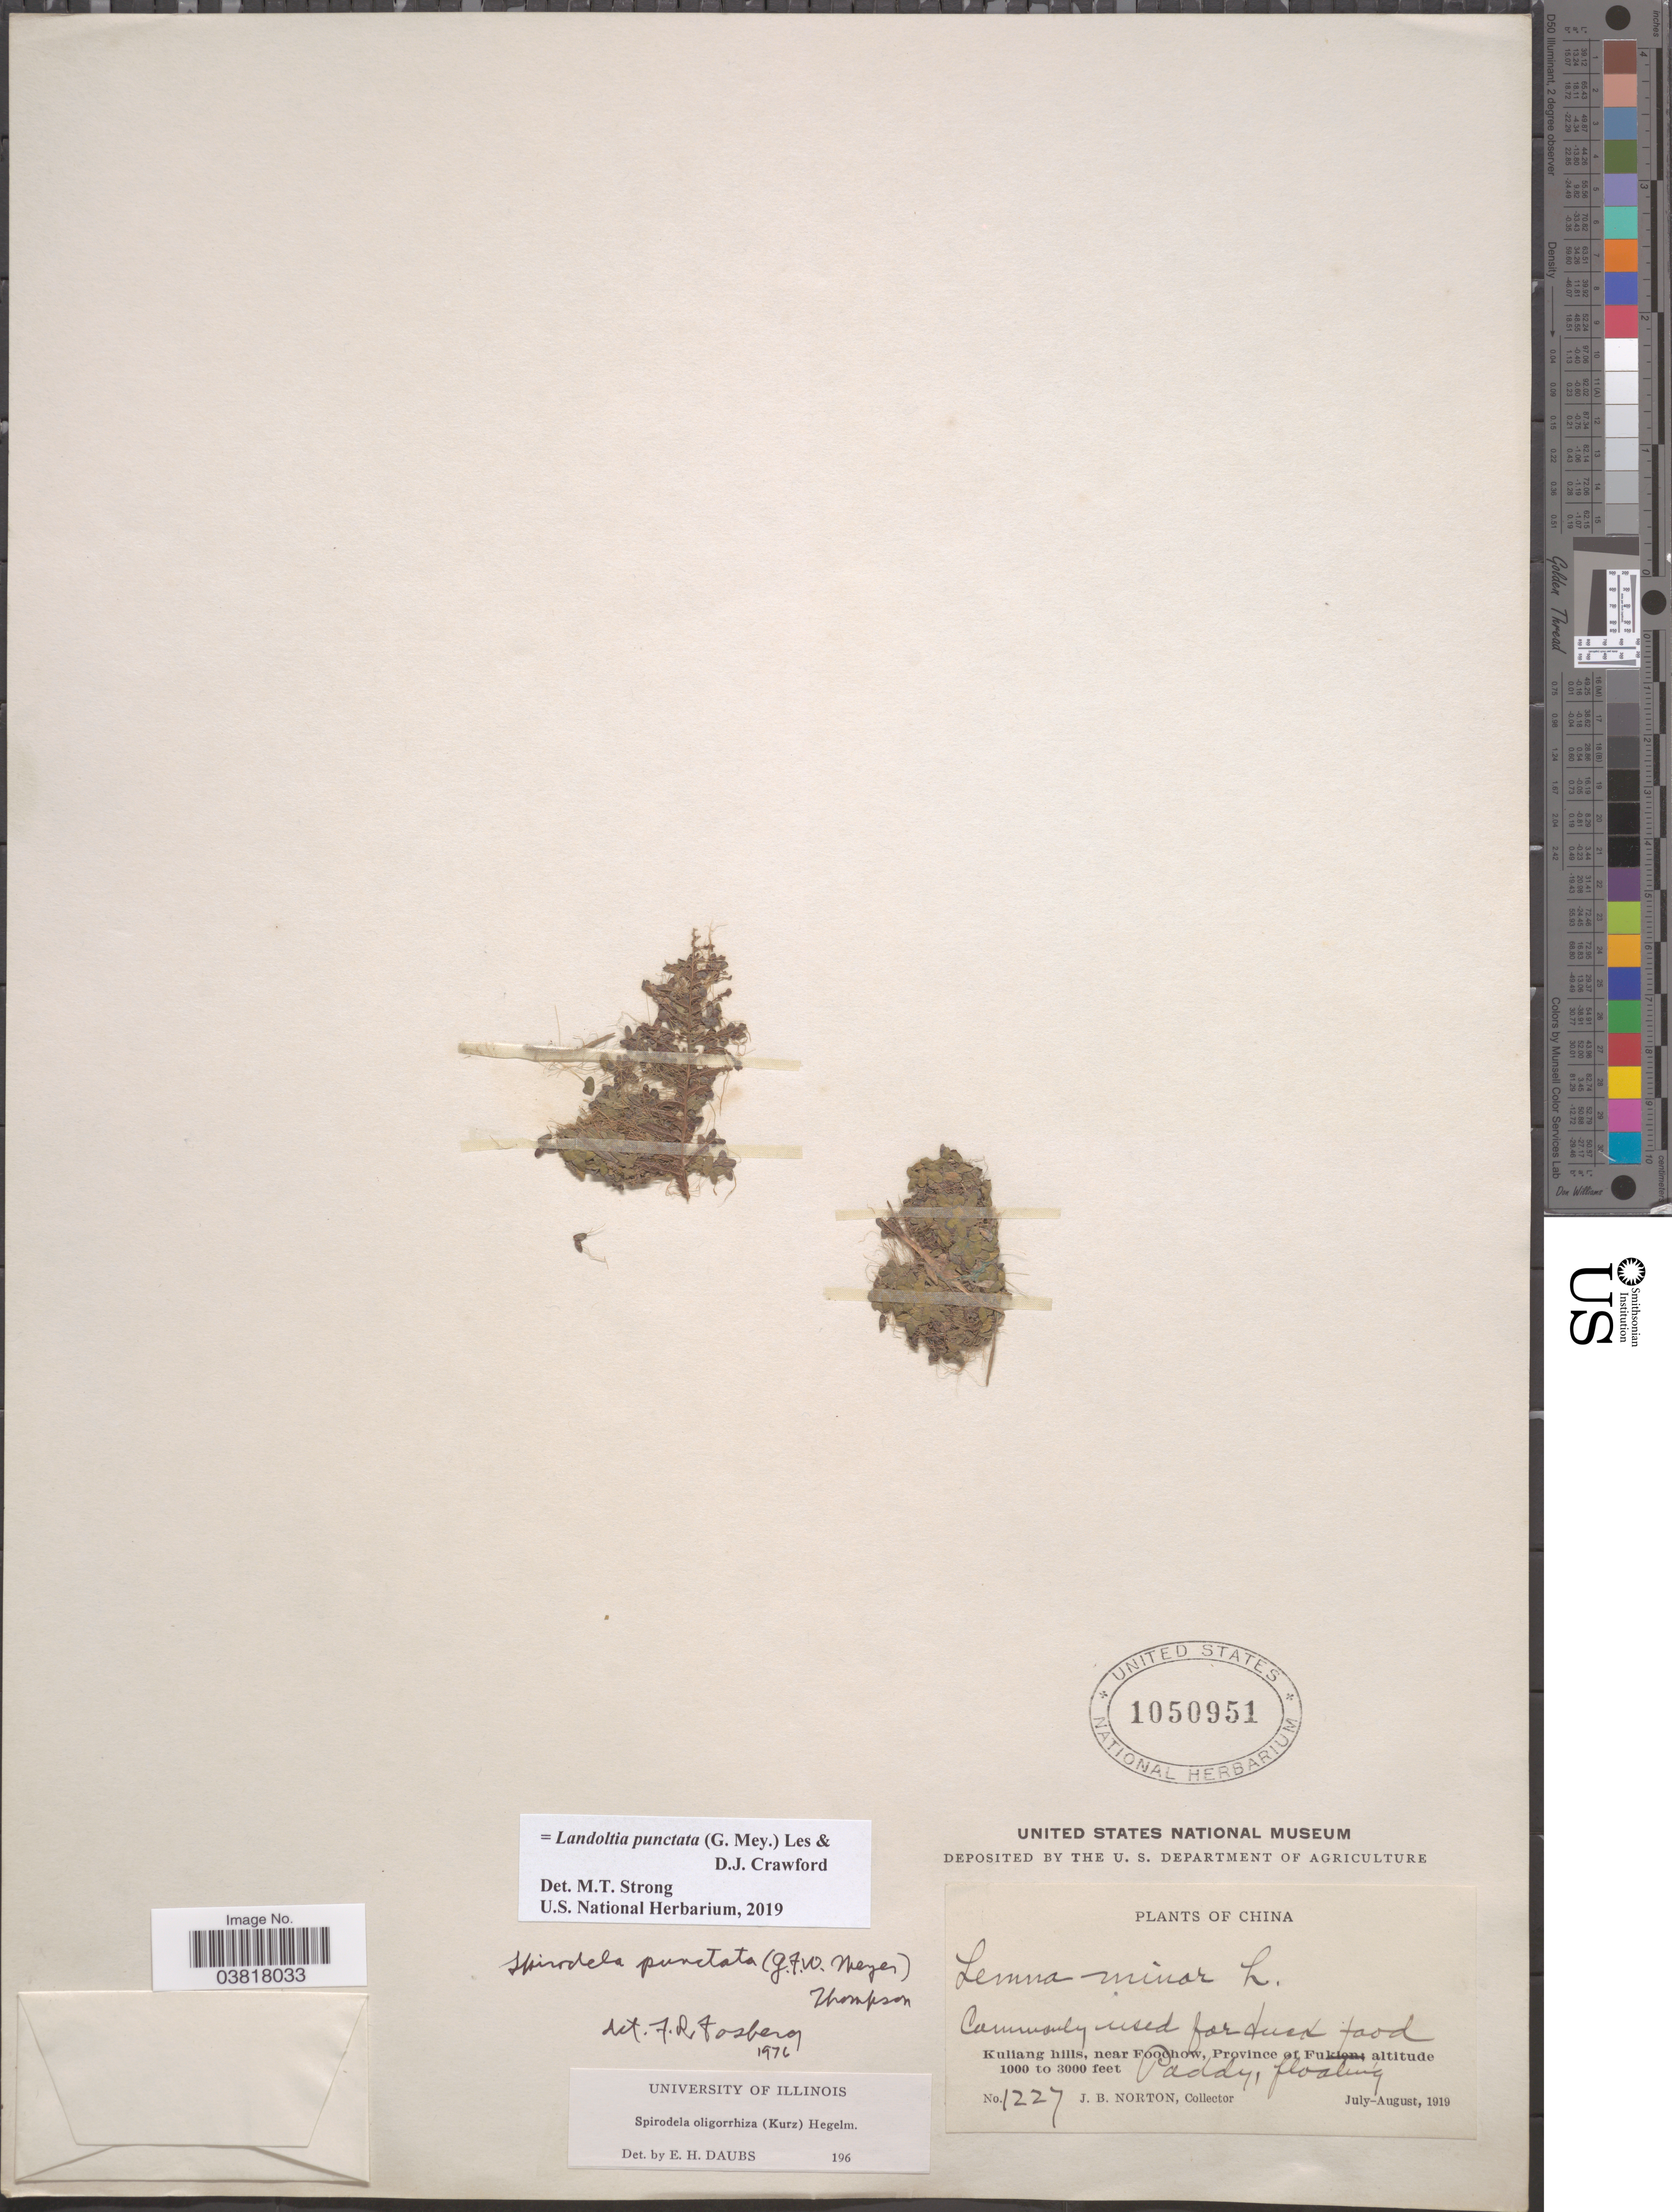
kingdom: Plantae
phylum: Tracheophyta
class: Liliopsida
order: Alismatales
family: Araceae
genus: Landoltia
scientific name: Landoltia punctata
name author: (G. Mey.) Les & D. J. Crawford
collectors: J. B. Norton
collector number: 1227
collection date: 1919-07/1919-08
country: China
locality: Kuliang hills, near Foochow, Province of Fu.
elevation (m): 305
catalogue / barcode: US 1050951